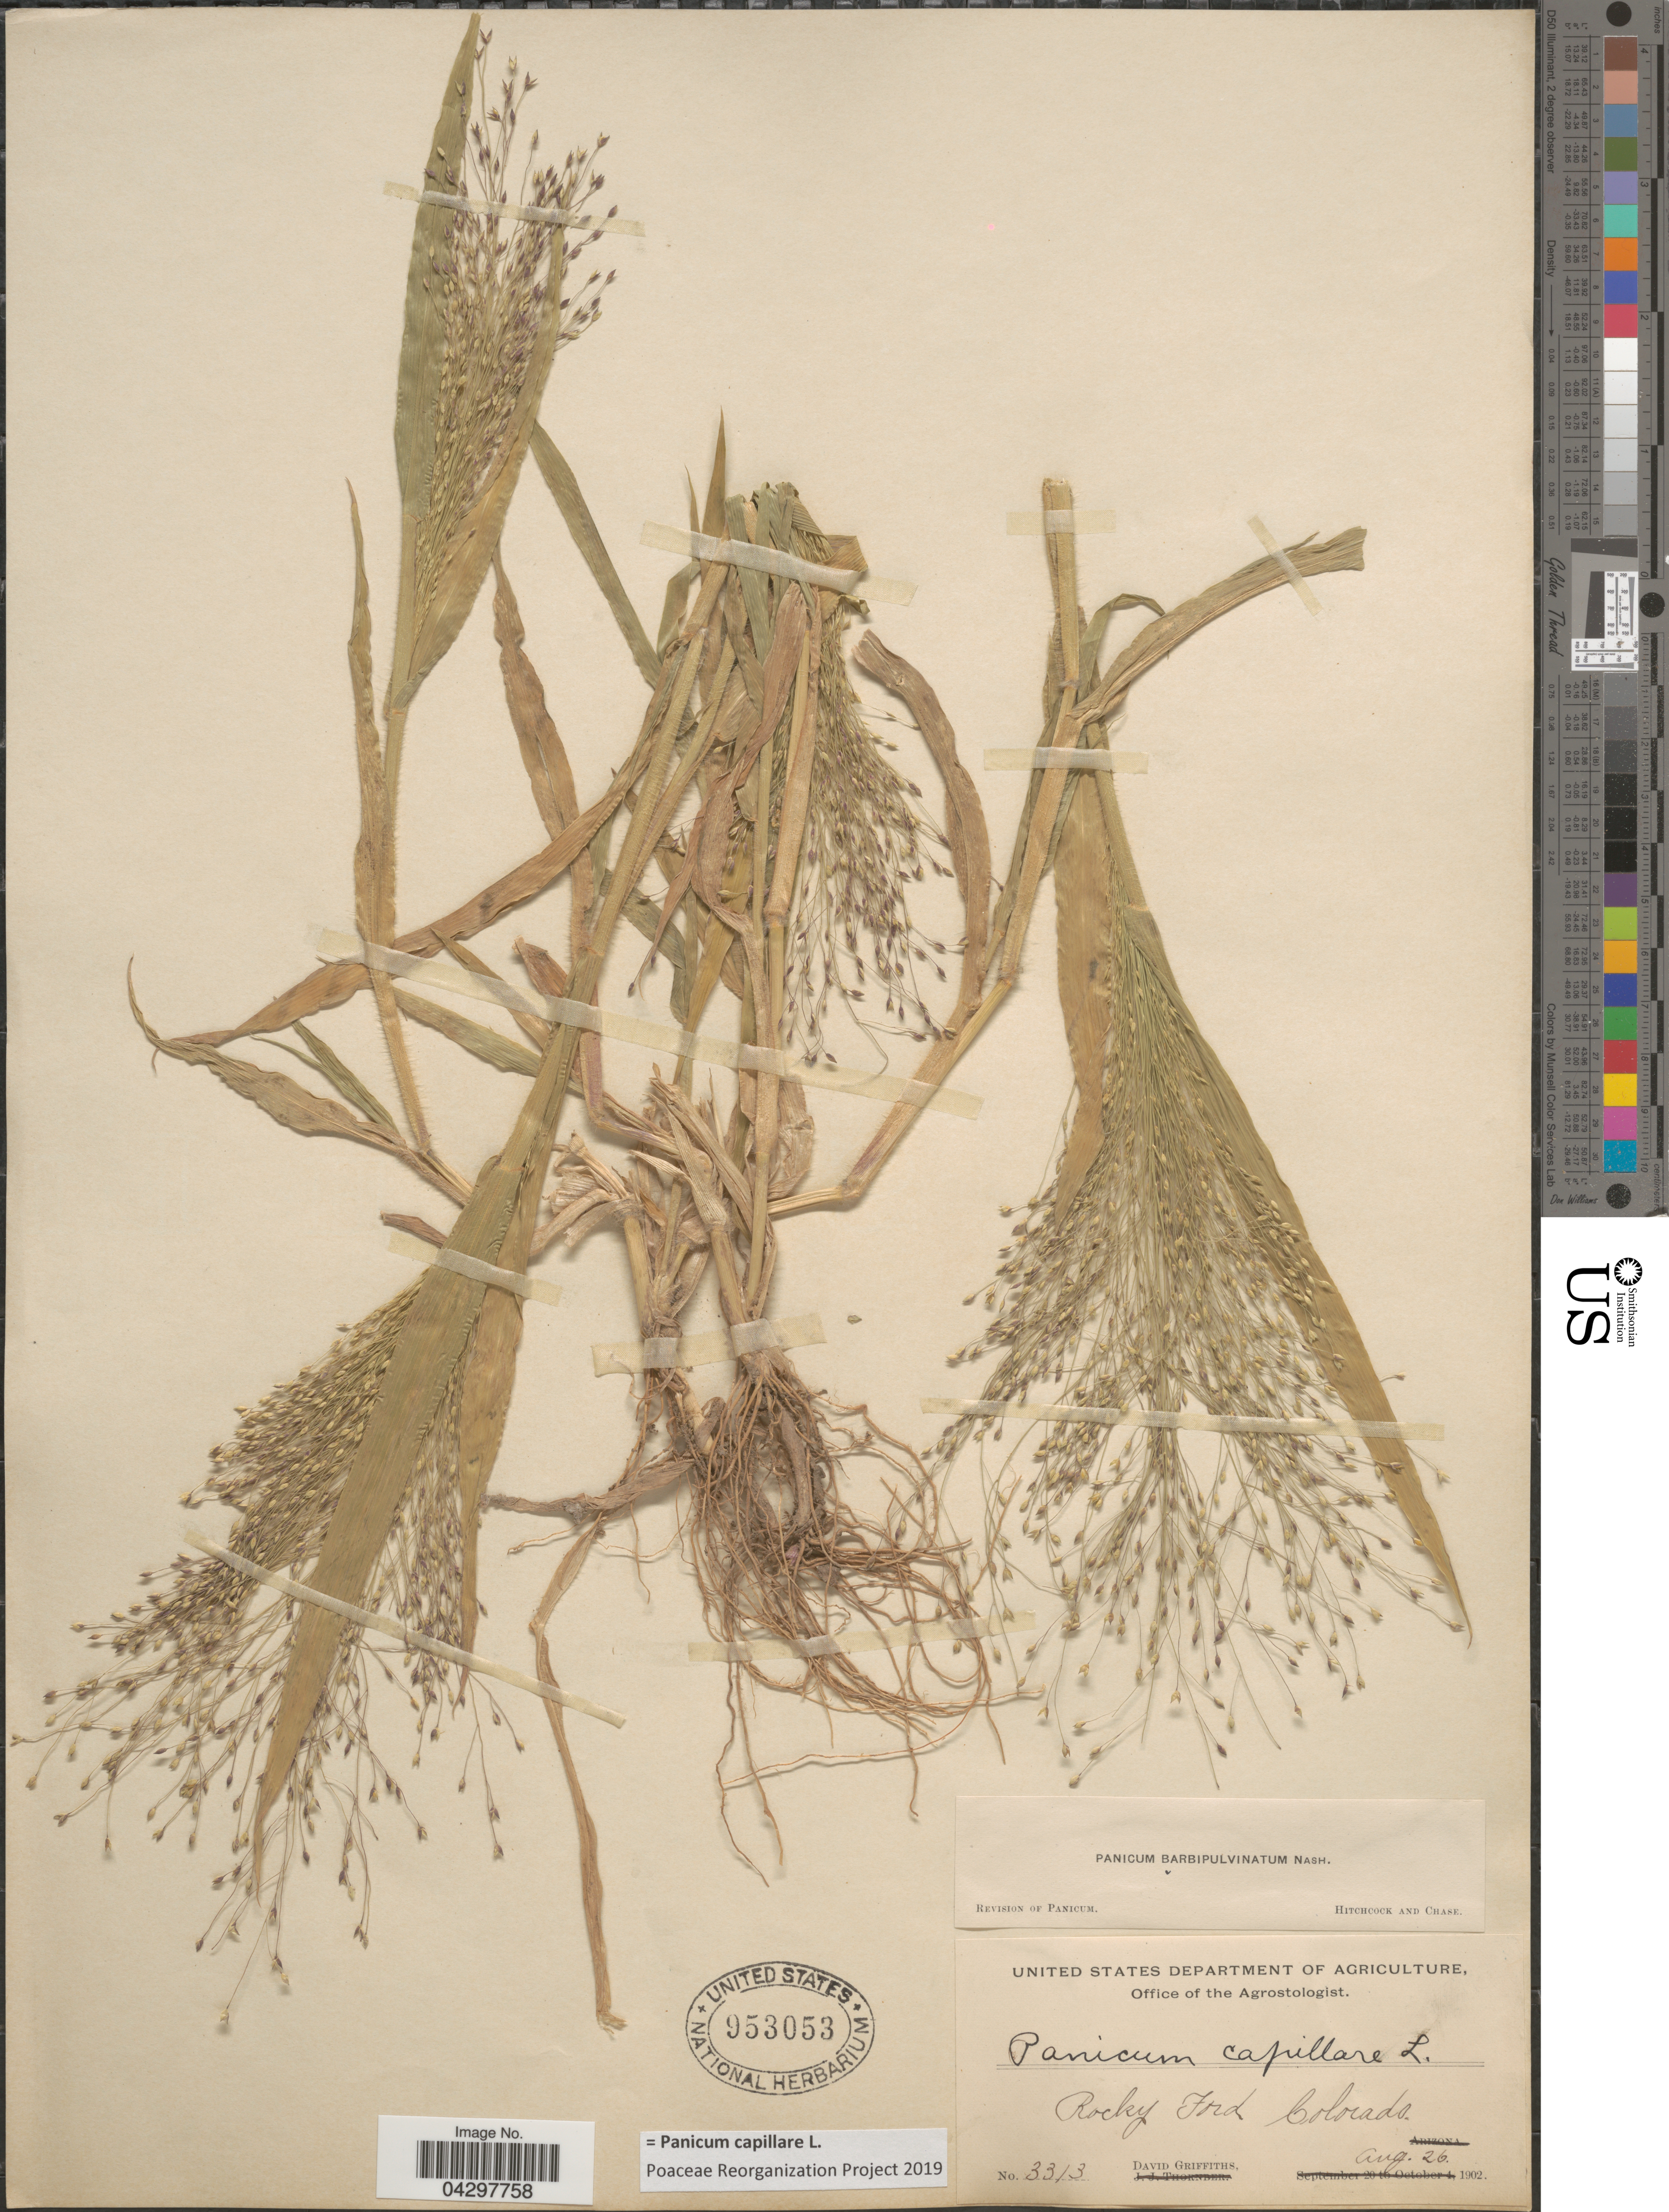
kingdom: Plantae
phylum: Tracheophyta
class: Liliopsida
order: Poales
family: Poaceae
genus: Panicum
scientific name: Panicum capillare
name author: L.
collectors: D. Griffiths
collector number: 3313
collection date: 1902-08-26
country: United States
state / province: Colorado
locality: Rocky Ford.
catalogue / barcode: US 953053